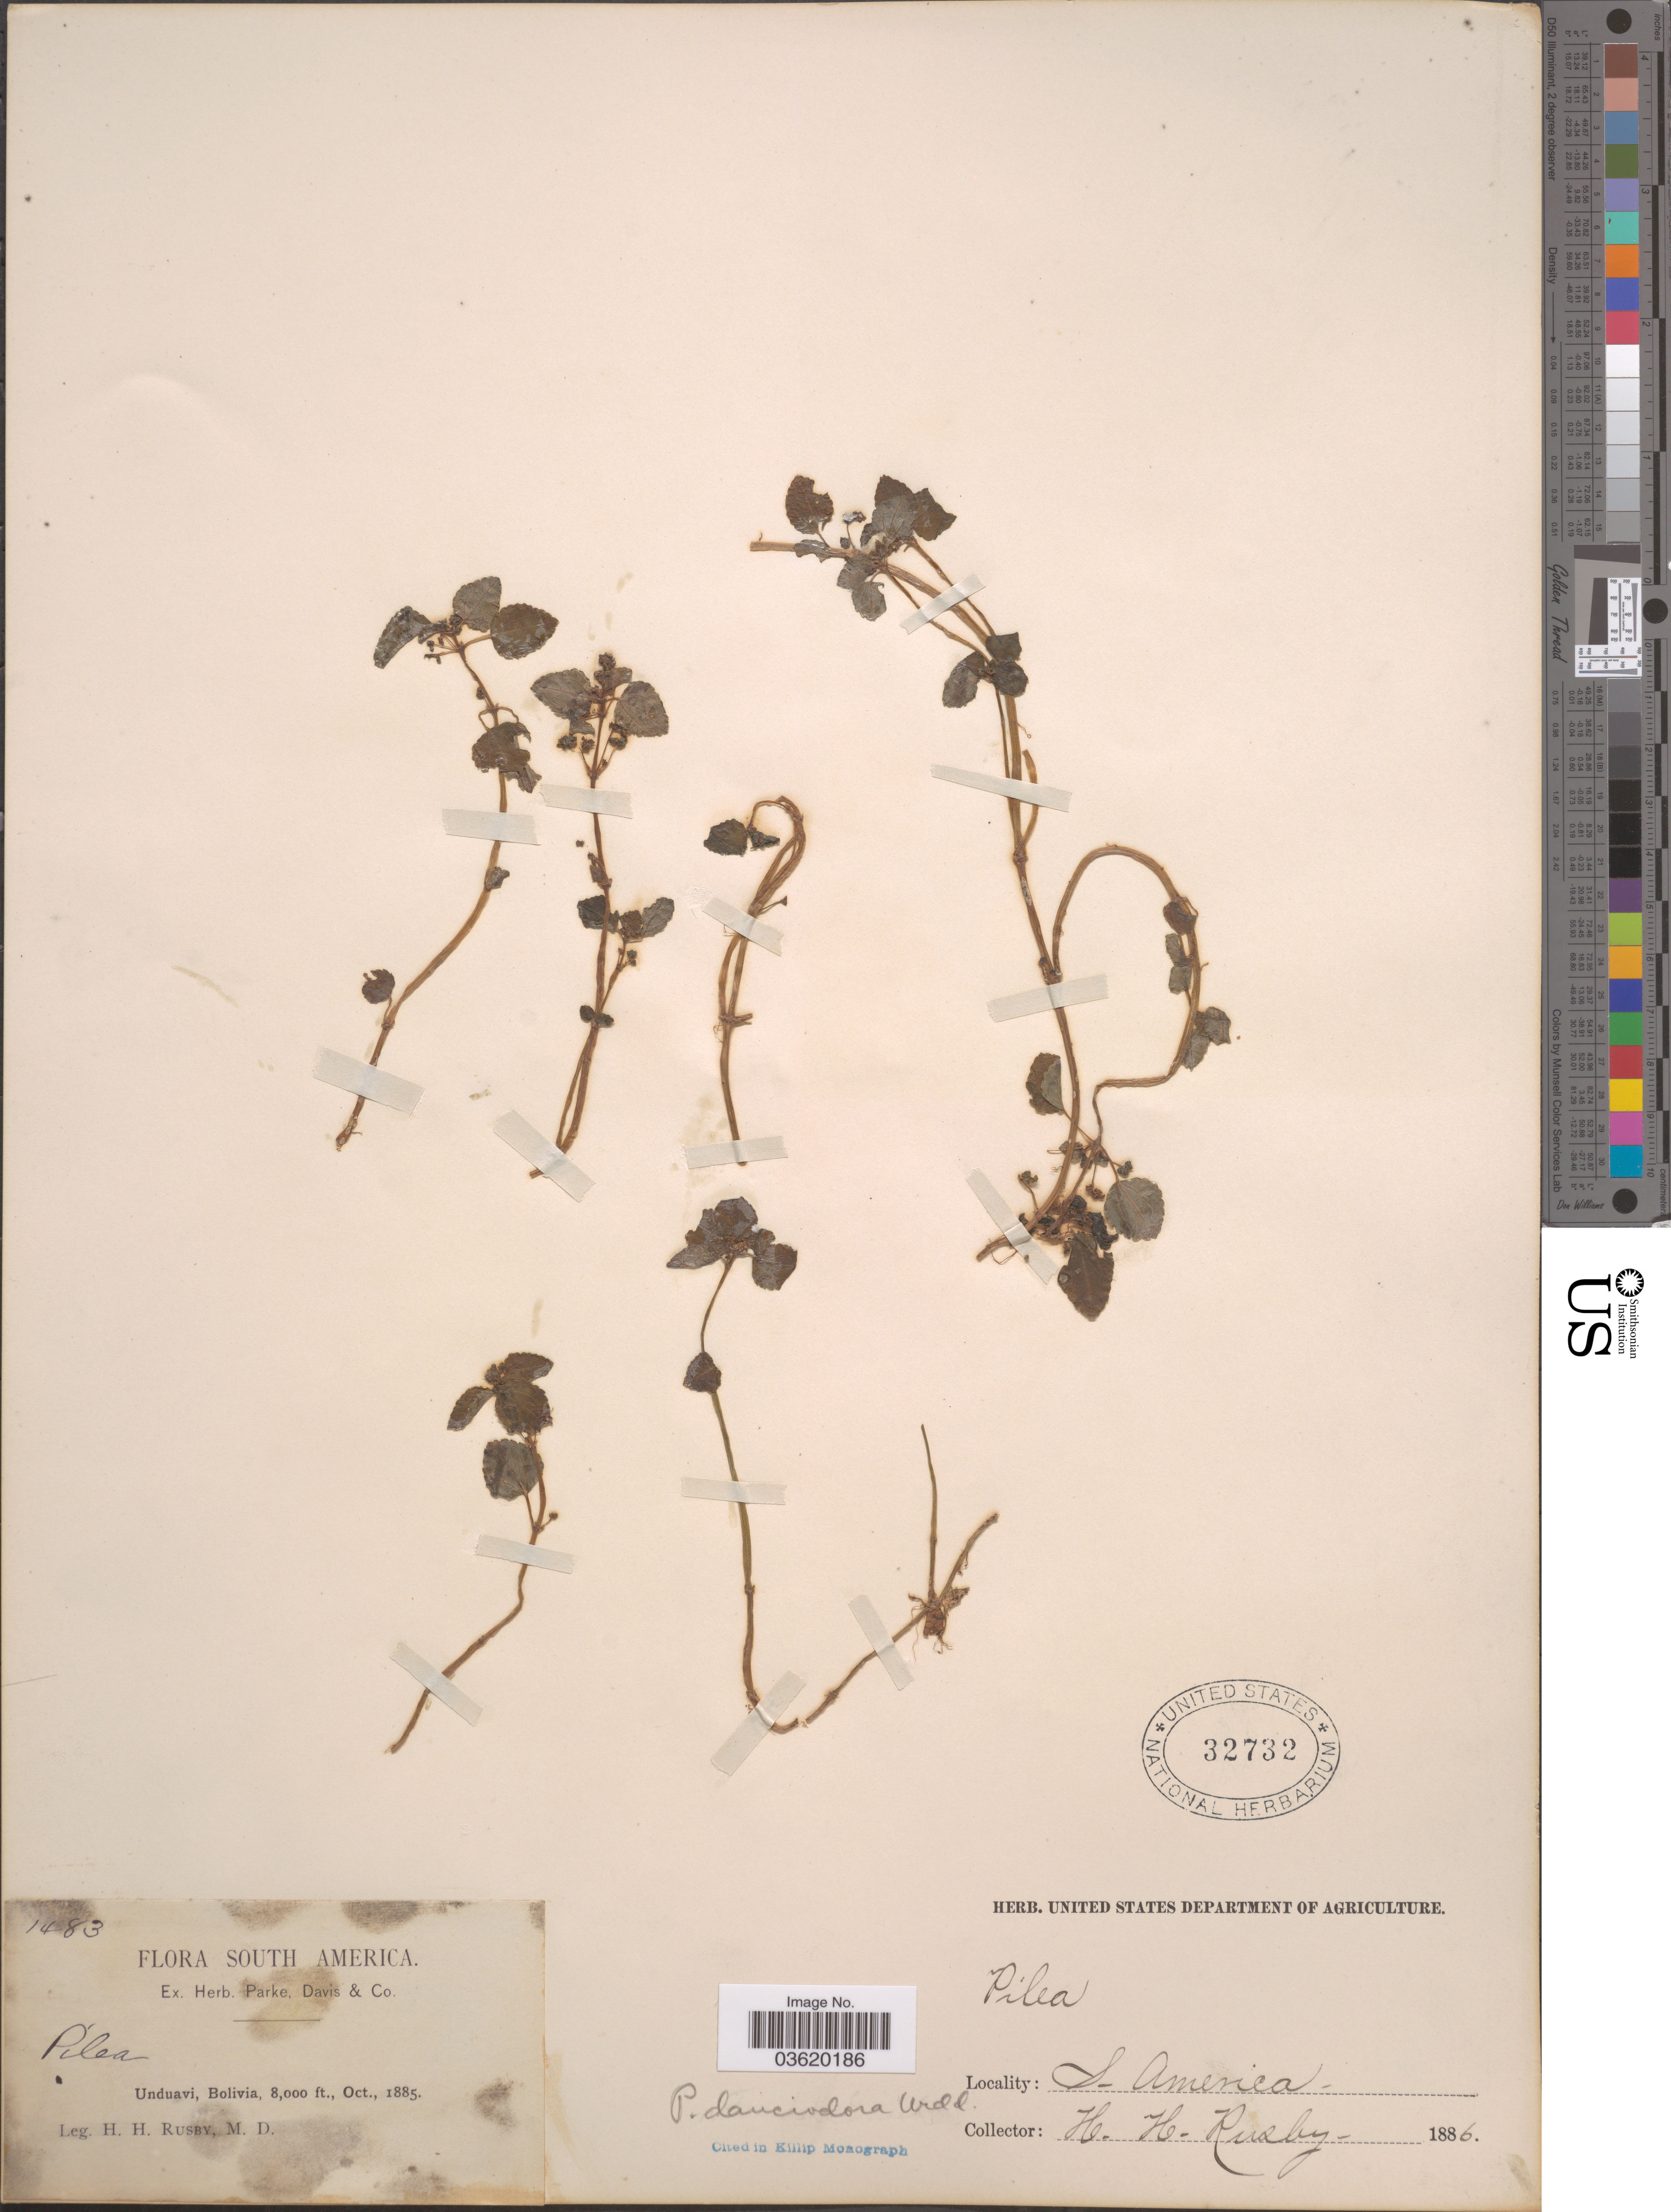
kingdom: Plantae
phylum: Tracheophyta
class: Magnoliopsida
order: Rosales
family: Urticaceae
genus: Pilea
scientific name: Pilea dauciodora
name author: Pav. ex Wedd.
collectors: H. H. Rusby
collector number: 1483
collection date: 1885-10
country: Bolivia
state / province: La Paz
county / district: Nor Yungas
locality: Unduavi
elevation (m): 2438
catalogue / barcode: US 32732